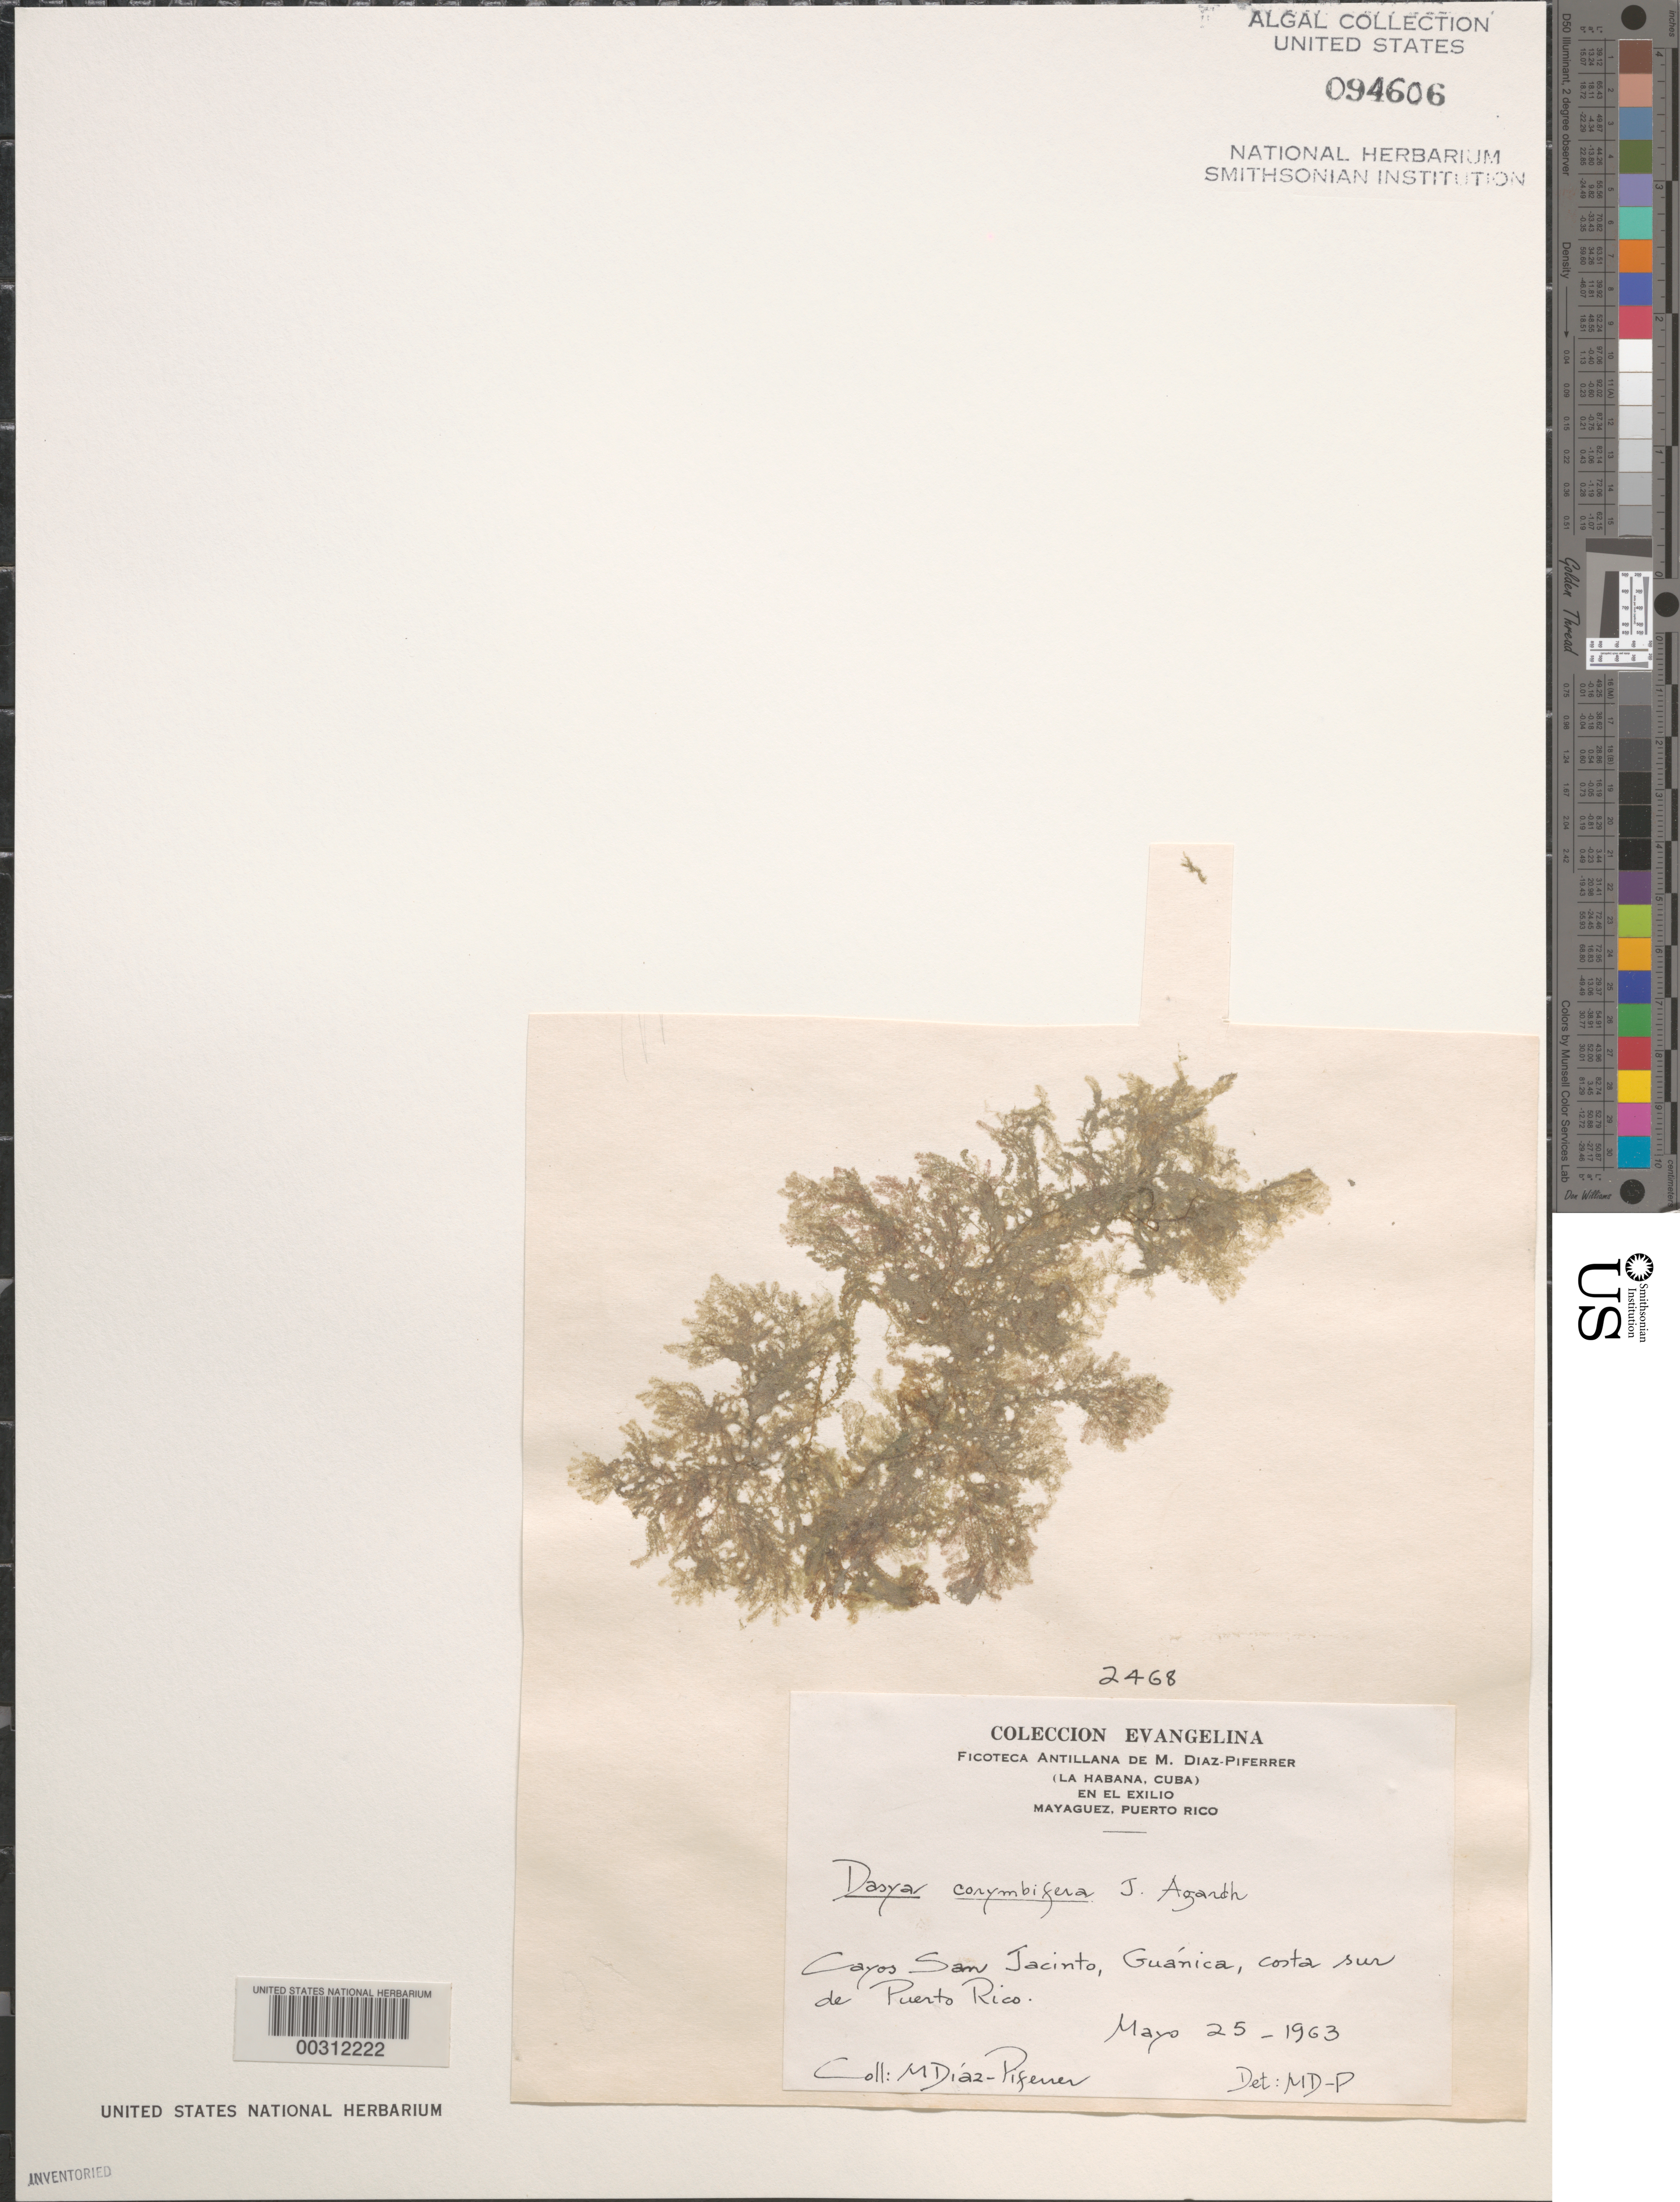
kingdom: Plantae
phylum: Rhodophyta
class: Florideophyceae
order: Ceramiales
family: Dasyaceae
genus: Dasya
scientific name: Dasya corymbifera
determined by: Diaz-Piferrer, M.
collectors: M. Diaz-Piferrer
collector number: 2468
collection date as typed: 25 May 1963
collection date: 1963-05-25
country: Puerto Rico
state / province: Guanica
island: Cayos de San Jacinto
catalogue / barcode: US 94606